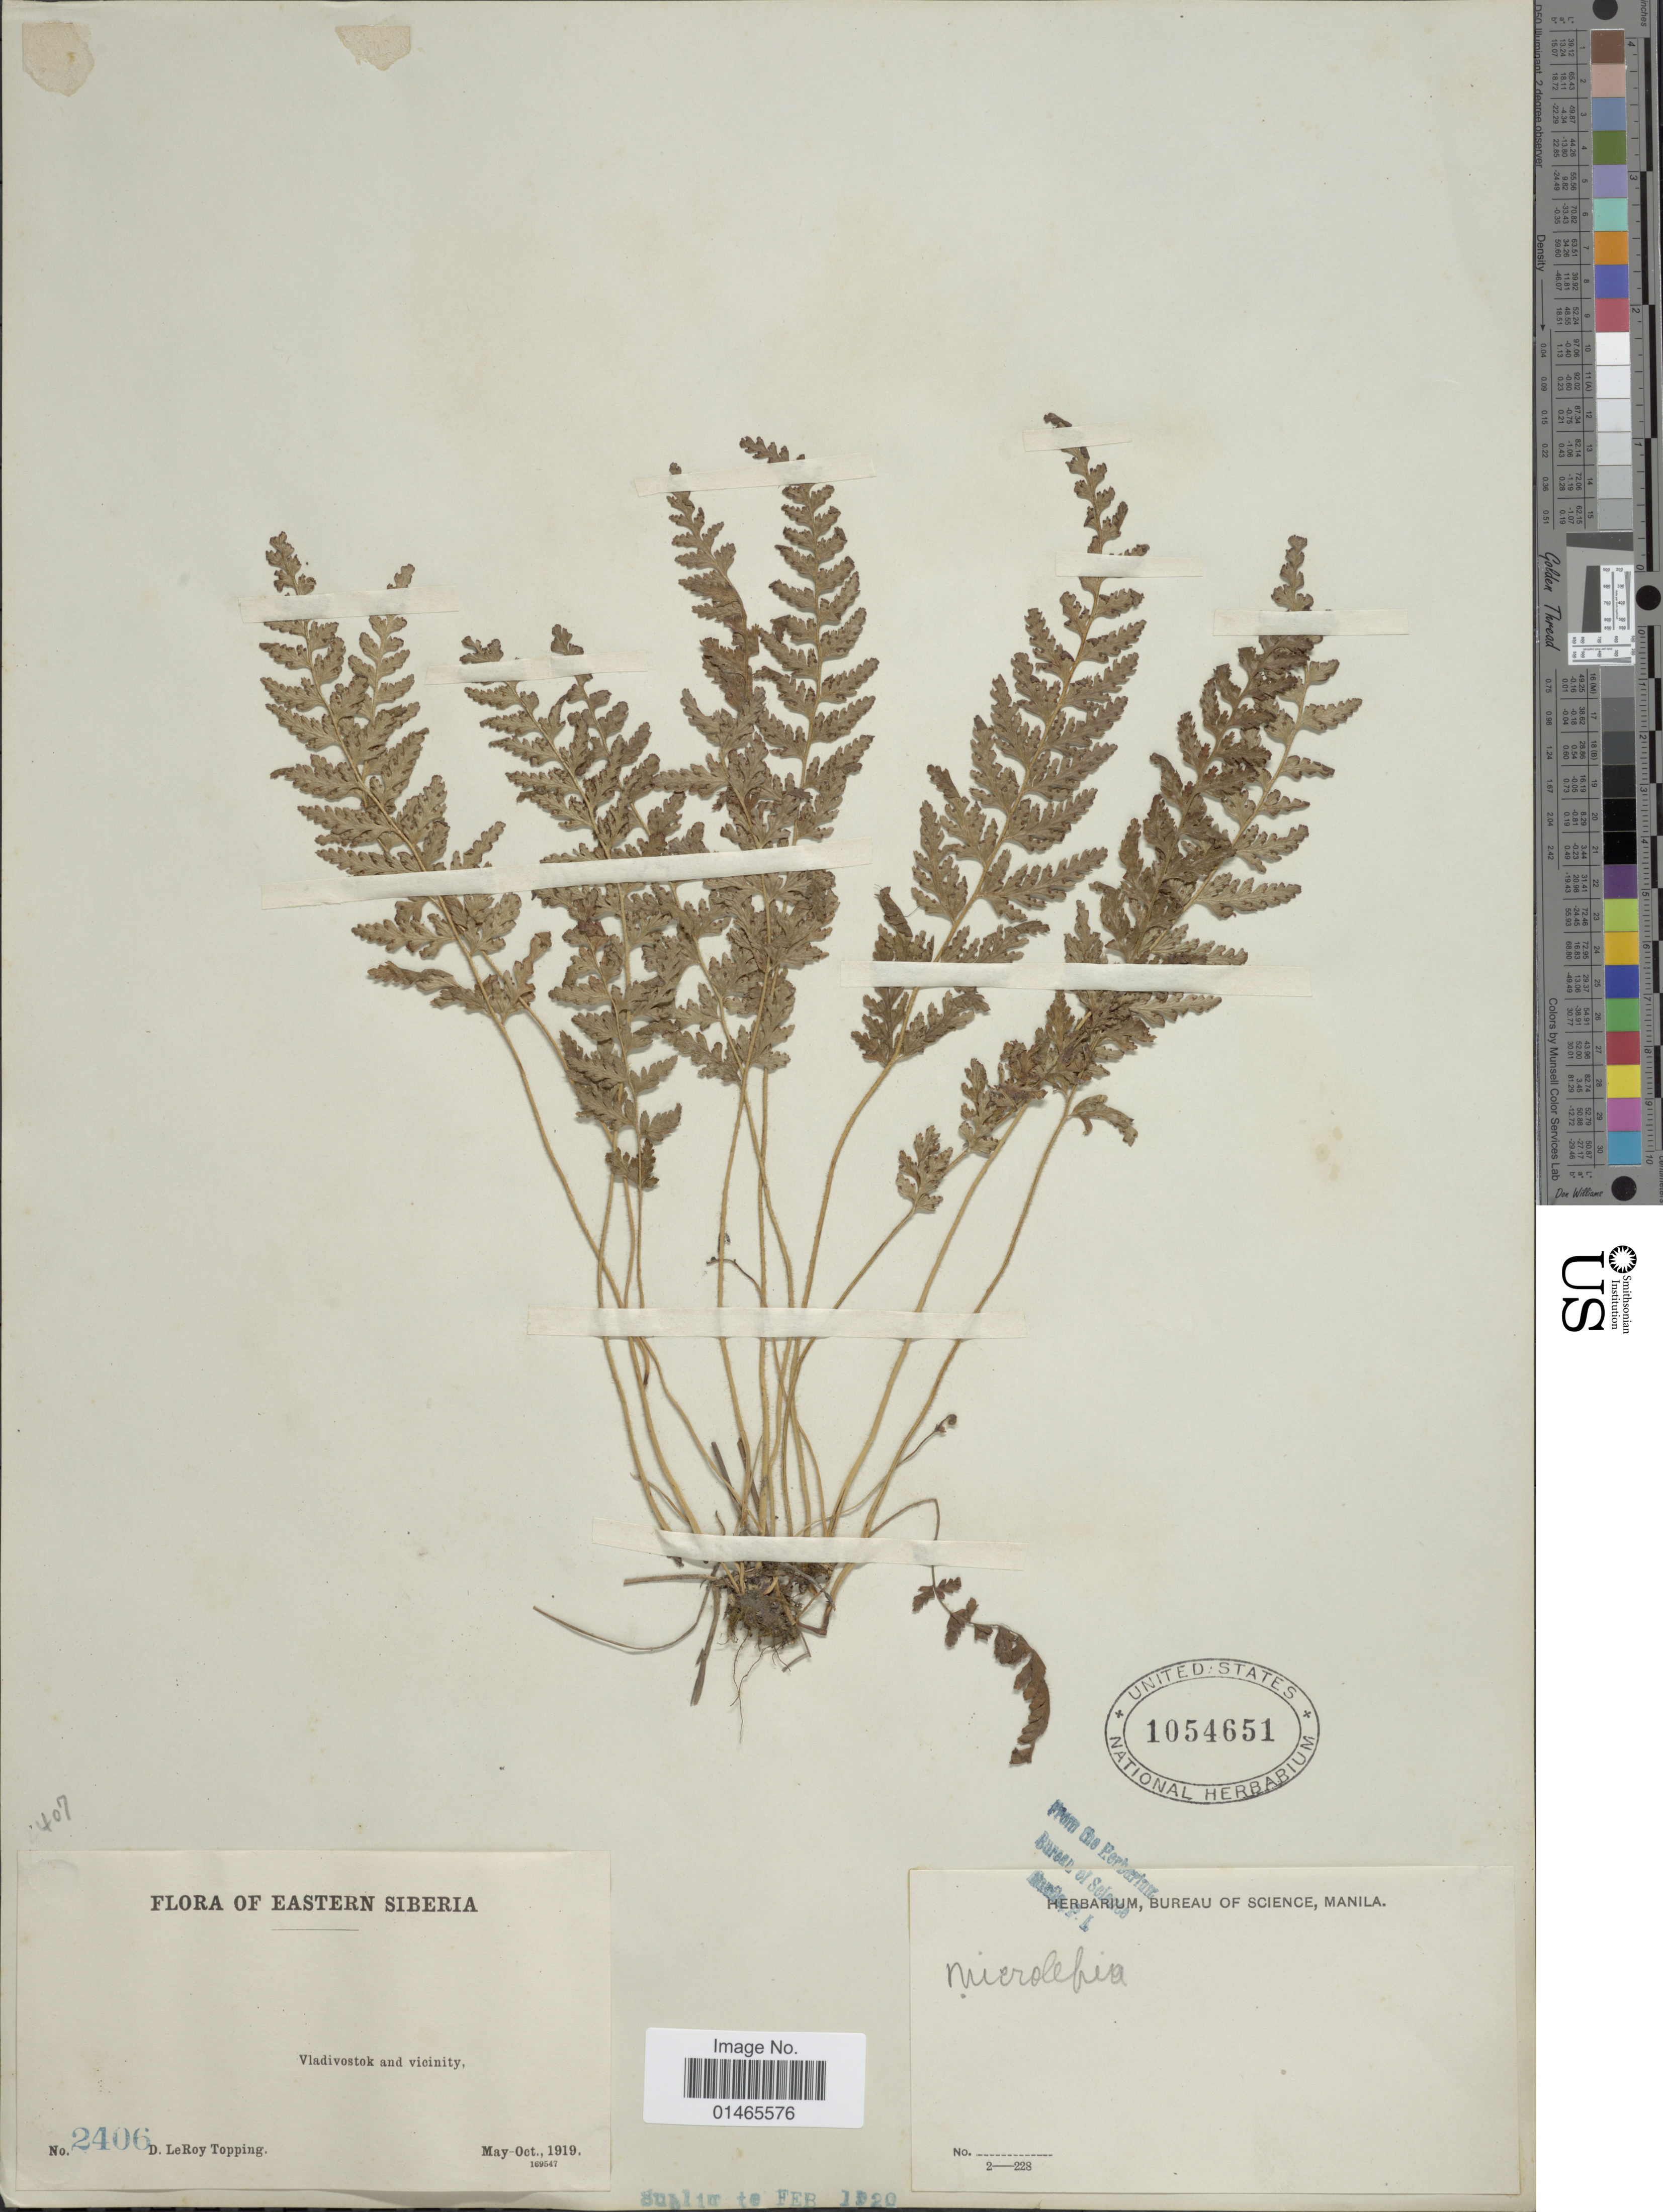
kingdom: Plantae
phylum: Tracheophyta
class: Polypodiopsida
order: Polypodiales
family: Dennstaedtiaceae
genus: Microlepia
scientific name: Microlepia pilosella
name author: (Hook.) T. Moore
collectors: D. L. Topping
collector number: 2406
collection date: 1919-05/1919-10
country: Russian Federation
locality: Eastern Siberia, Vladivostok and vicinity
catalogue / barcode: US 1054651